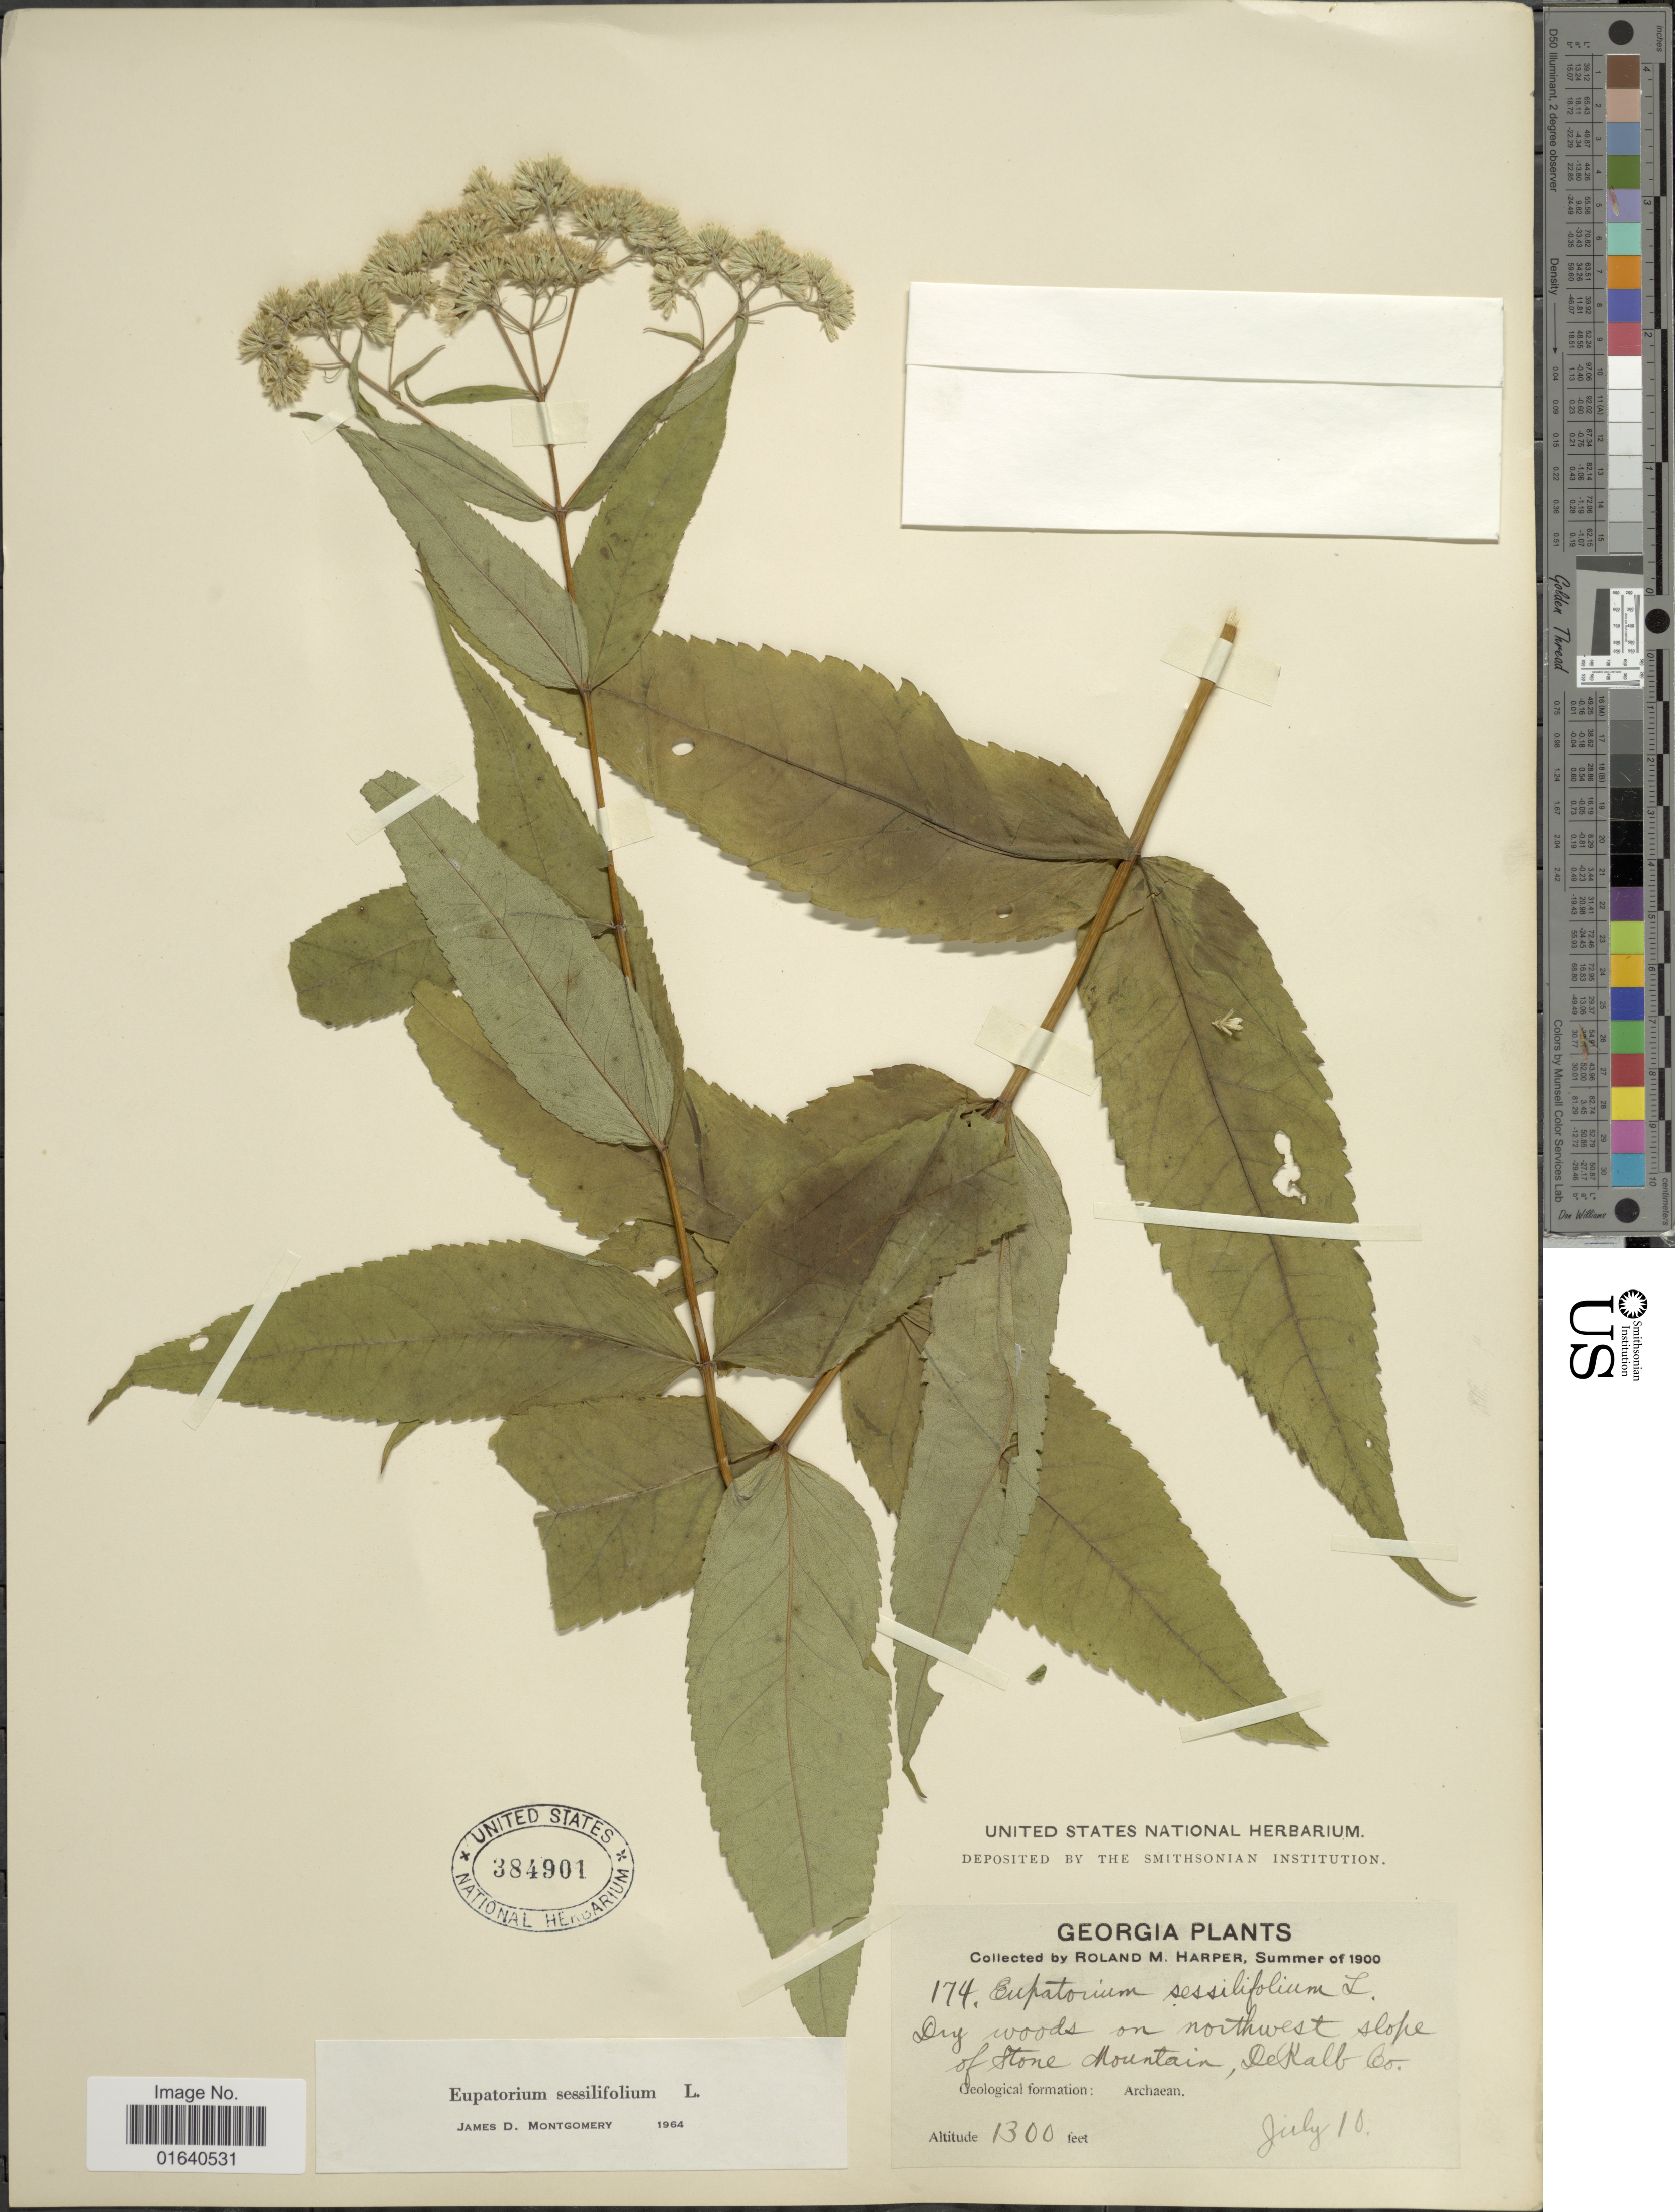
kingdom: Plantae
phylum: Tracheophyta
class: Magnoliopsida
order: Asterales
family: Asteraceae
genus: Eupatorium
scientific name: Eupatorium sessilifolium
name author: L.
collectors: R. M. Harper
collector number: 174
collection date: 1900-07-10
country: United States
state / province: Georgia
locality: Dry woods on northwest slope of stone Mountain, De Kalb Co, Geological formation: Archacan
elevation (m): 396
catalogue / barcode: US 384901